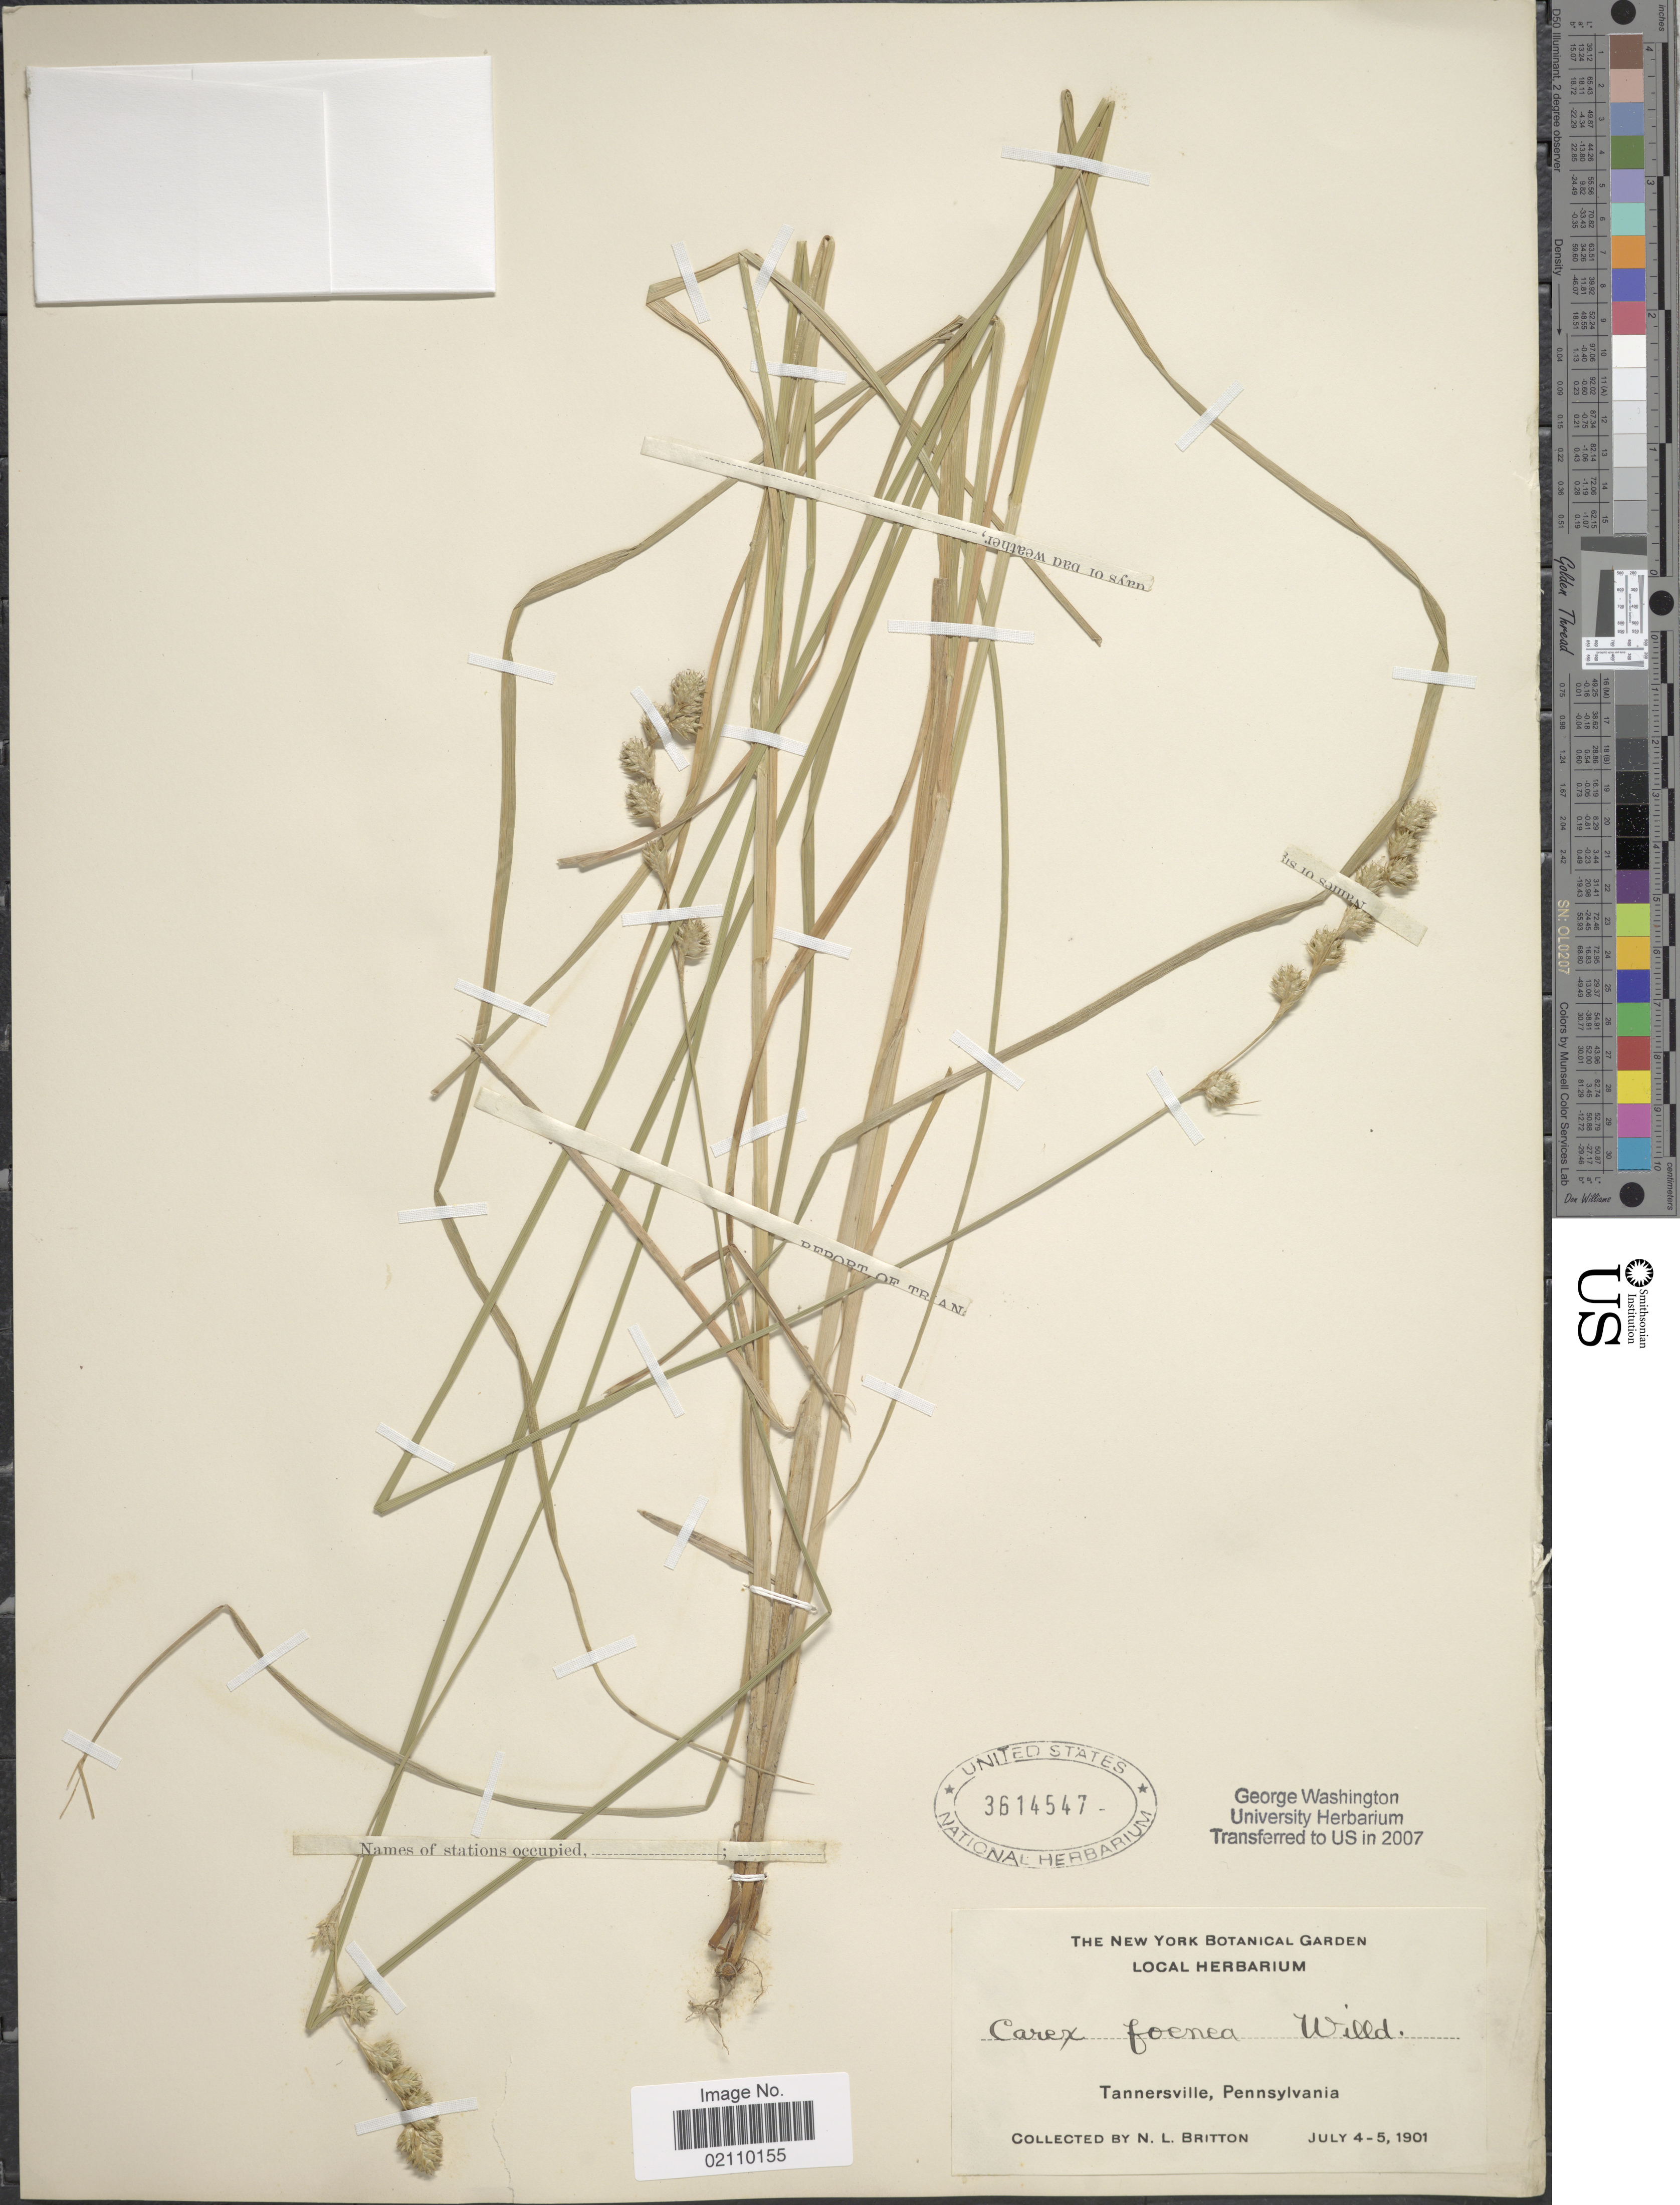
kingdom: Plantae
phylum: Tracheophyta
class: Liliopsida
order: Poales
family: Cyperaceae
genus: Carex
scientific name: Carex foenea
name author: Willd.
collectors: N. Britton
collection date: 1901-07-04/1901-07-05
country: United States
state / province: Pennsylvania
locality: Tannersville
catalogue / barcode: US 3614547